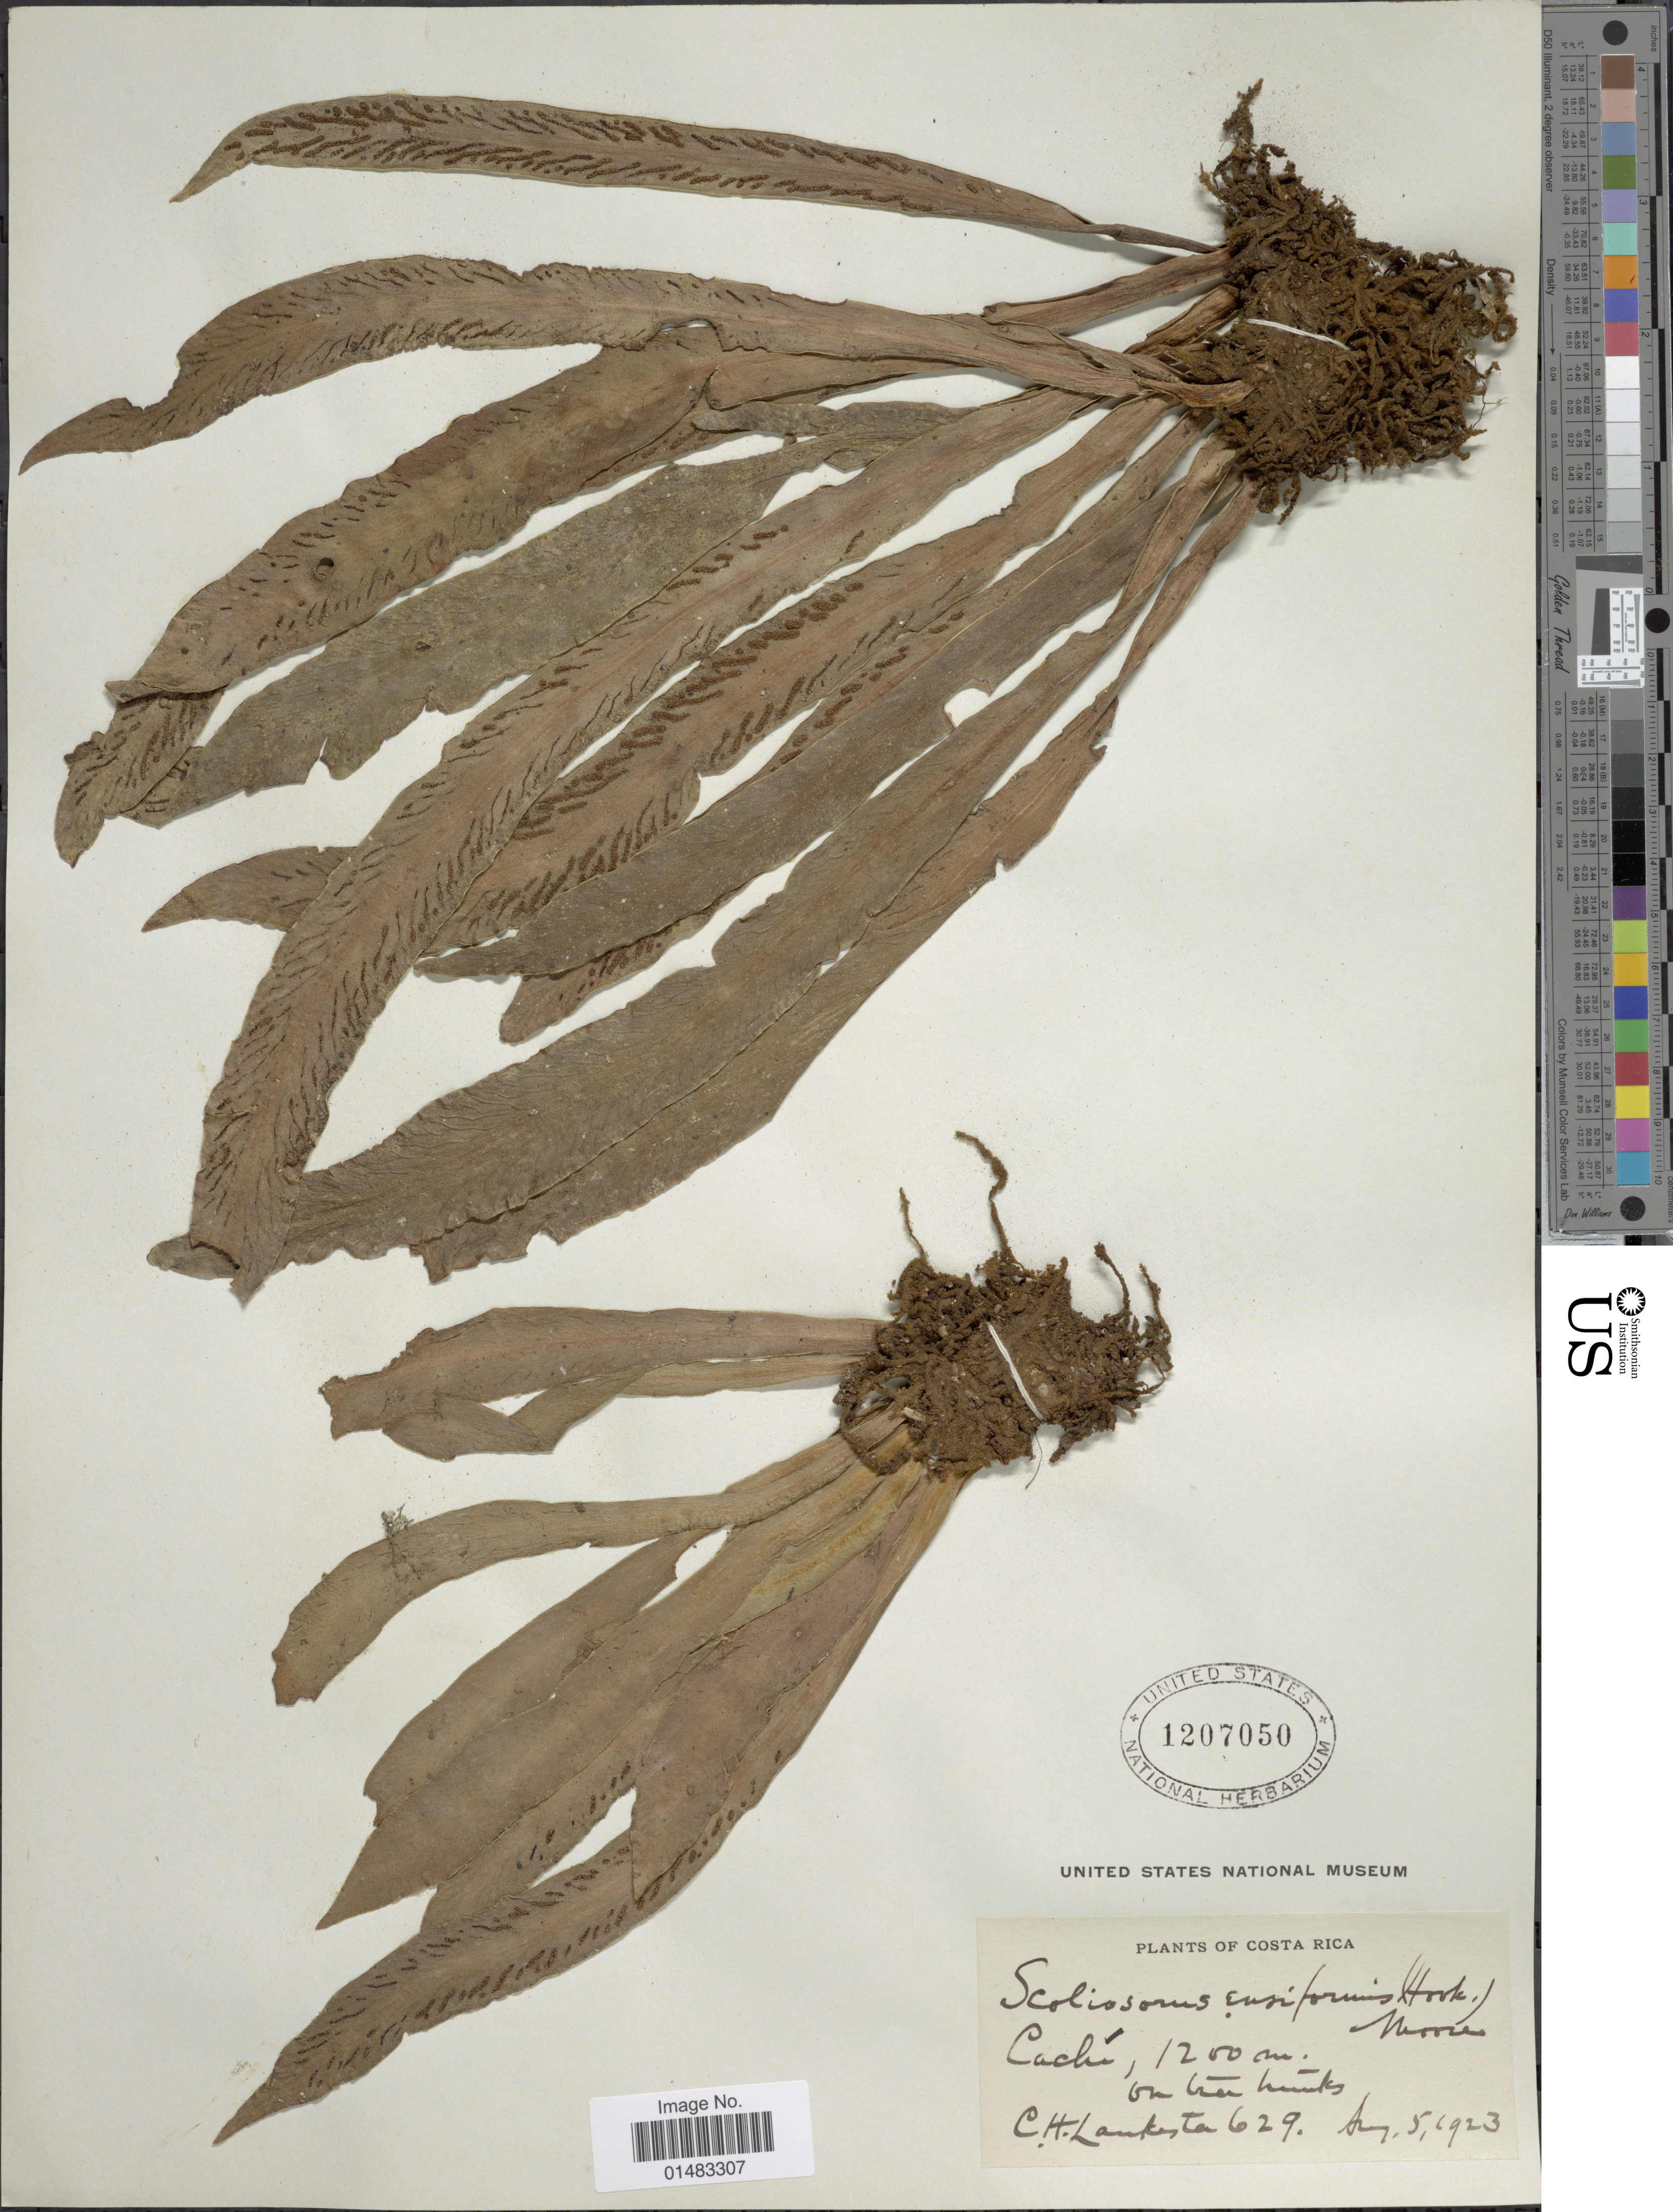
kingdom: Plantae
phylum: Tracheophyta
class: Polypodiopsida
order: Polypodiales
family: Pteridaceae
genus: Scoliosorus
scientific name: Scoliosorus ensiformis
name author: (Hook.) T. Moore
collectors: C. H. Lankester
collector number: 629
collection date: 1923-08-05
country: Costa Rica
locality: Cachi, on tree trunks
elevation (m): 1200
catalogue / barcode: US 1207050